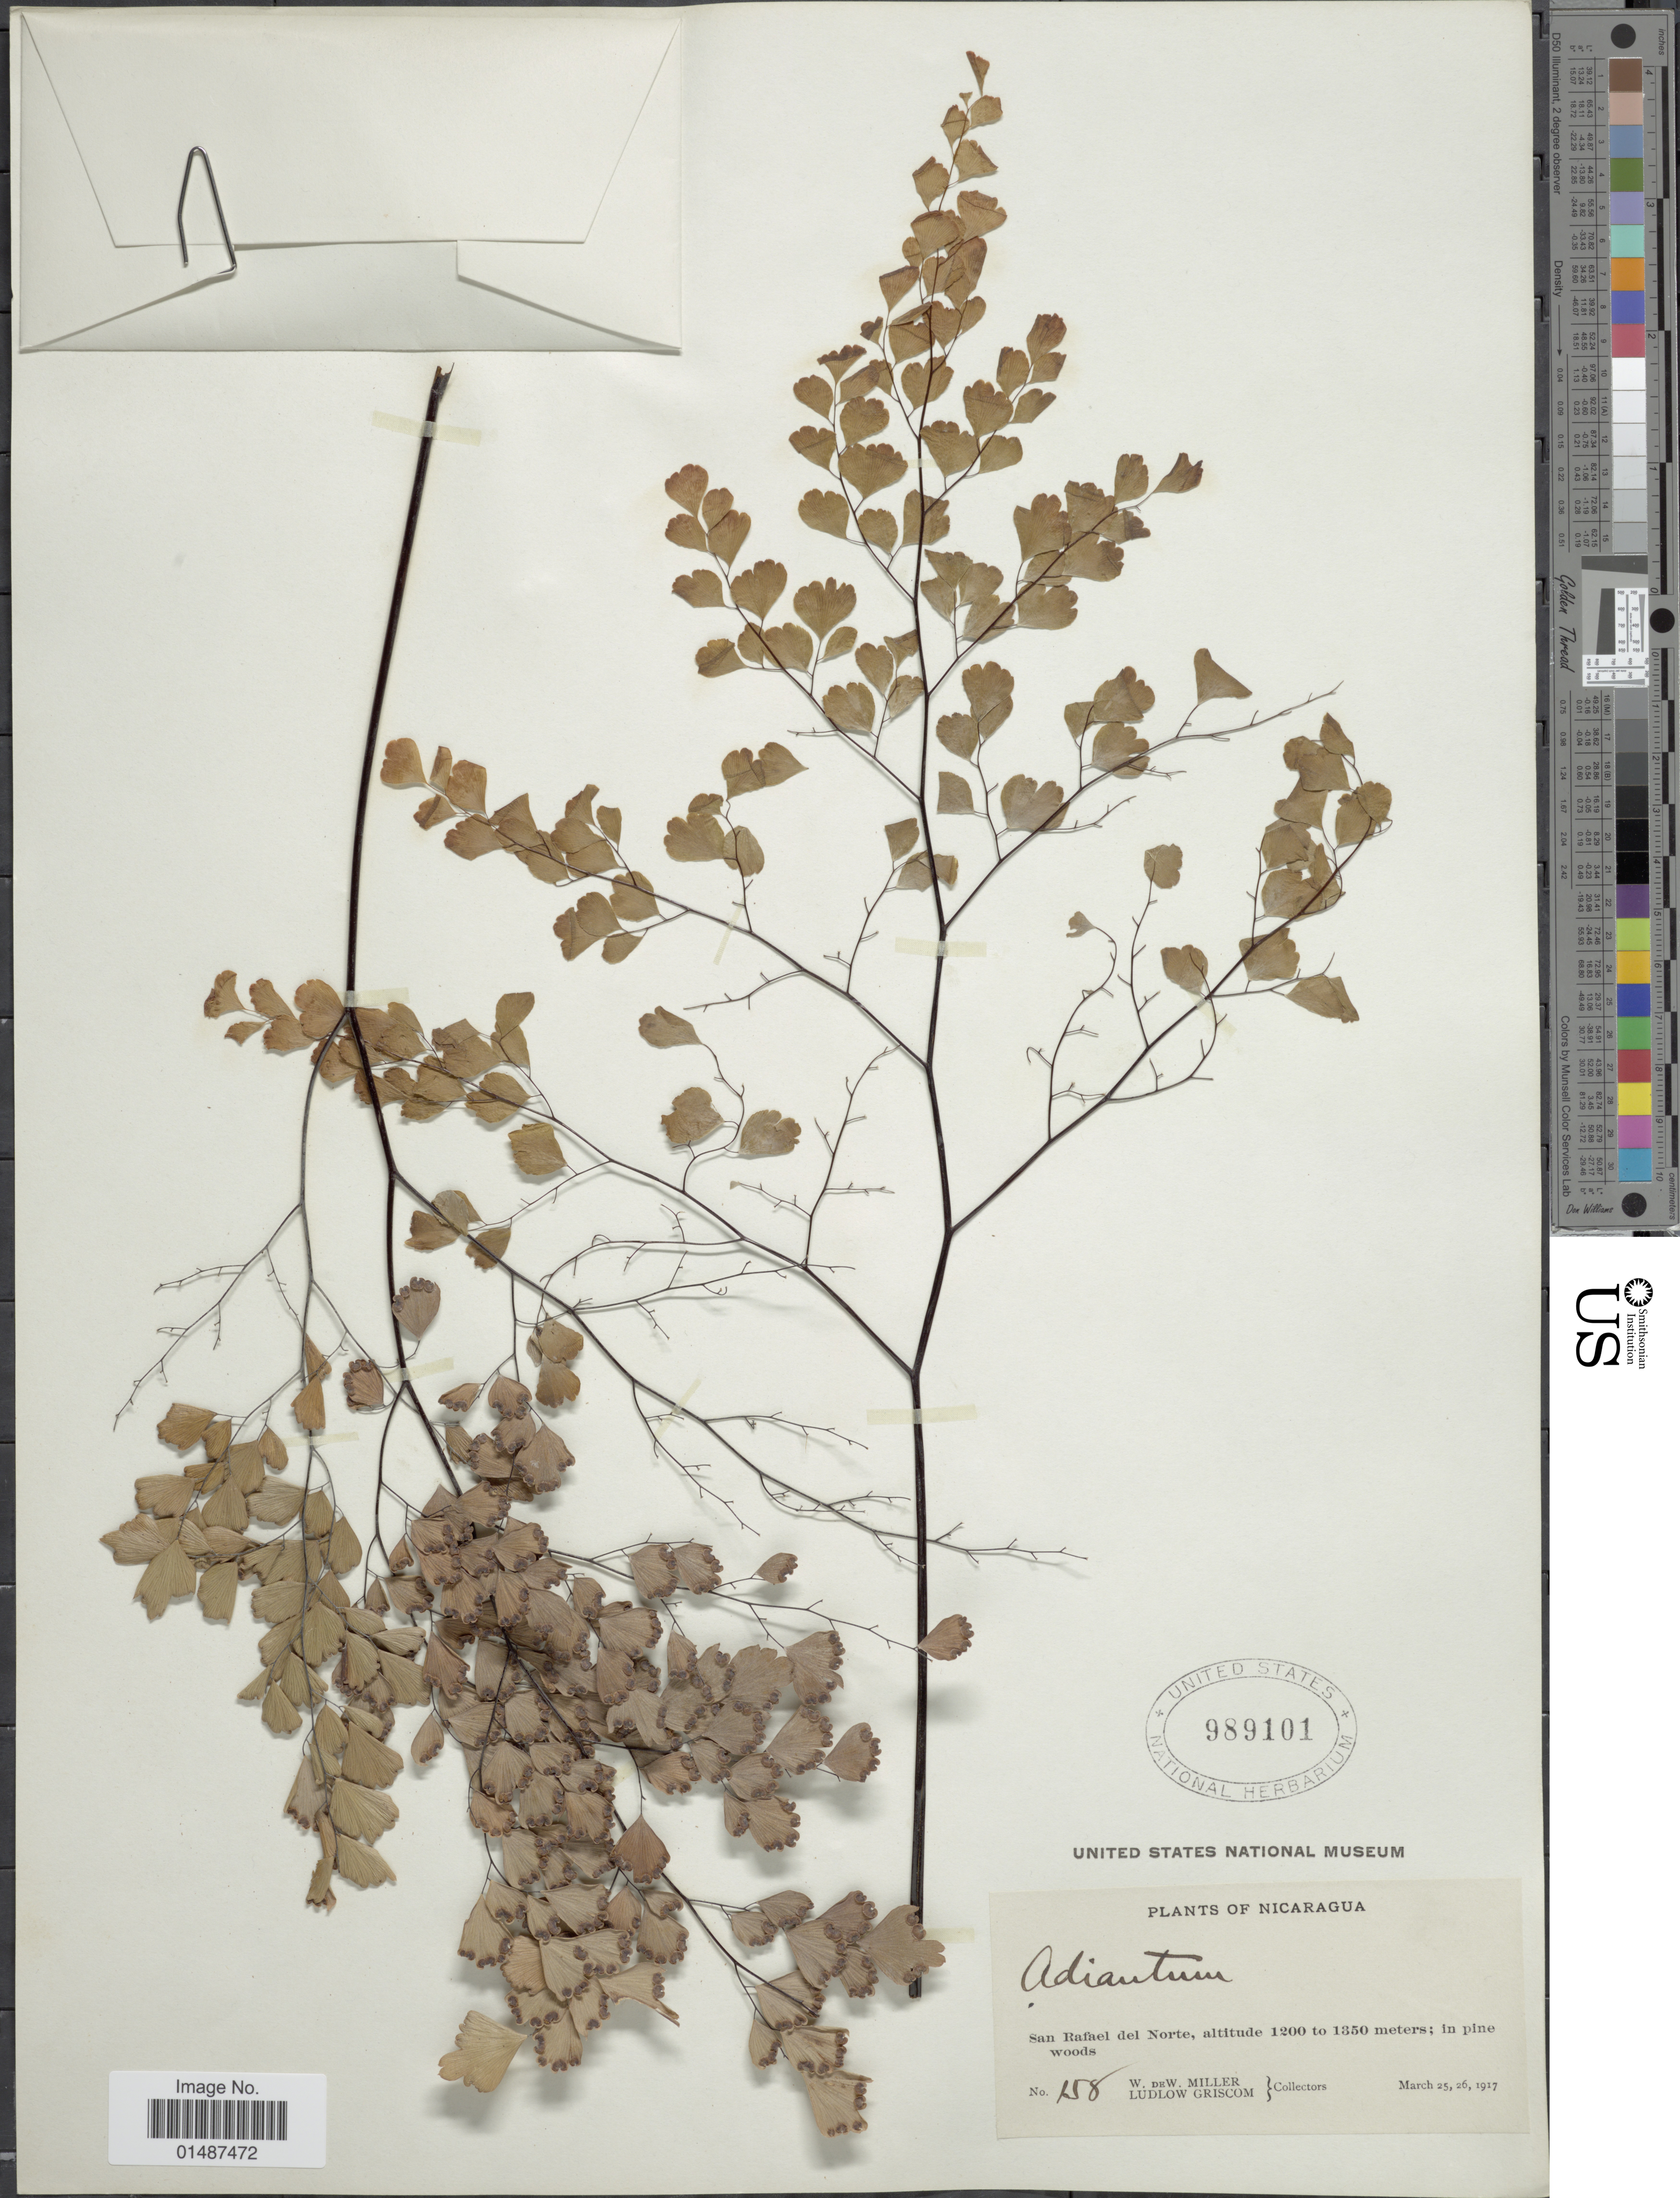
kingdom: Plantae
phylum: Tracheophyta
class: Polypodiopsida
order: Polypodiales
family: Pteridaceae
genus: Adiantum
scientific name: Adiantum andicola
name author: Liebm.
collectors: W. D. Miller & L. Griscom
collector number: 158*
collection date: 1917-03-25/1917-03-26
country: Nicaragua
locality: San Rafael del Norte.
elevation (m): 1200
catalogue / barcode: US 989101